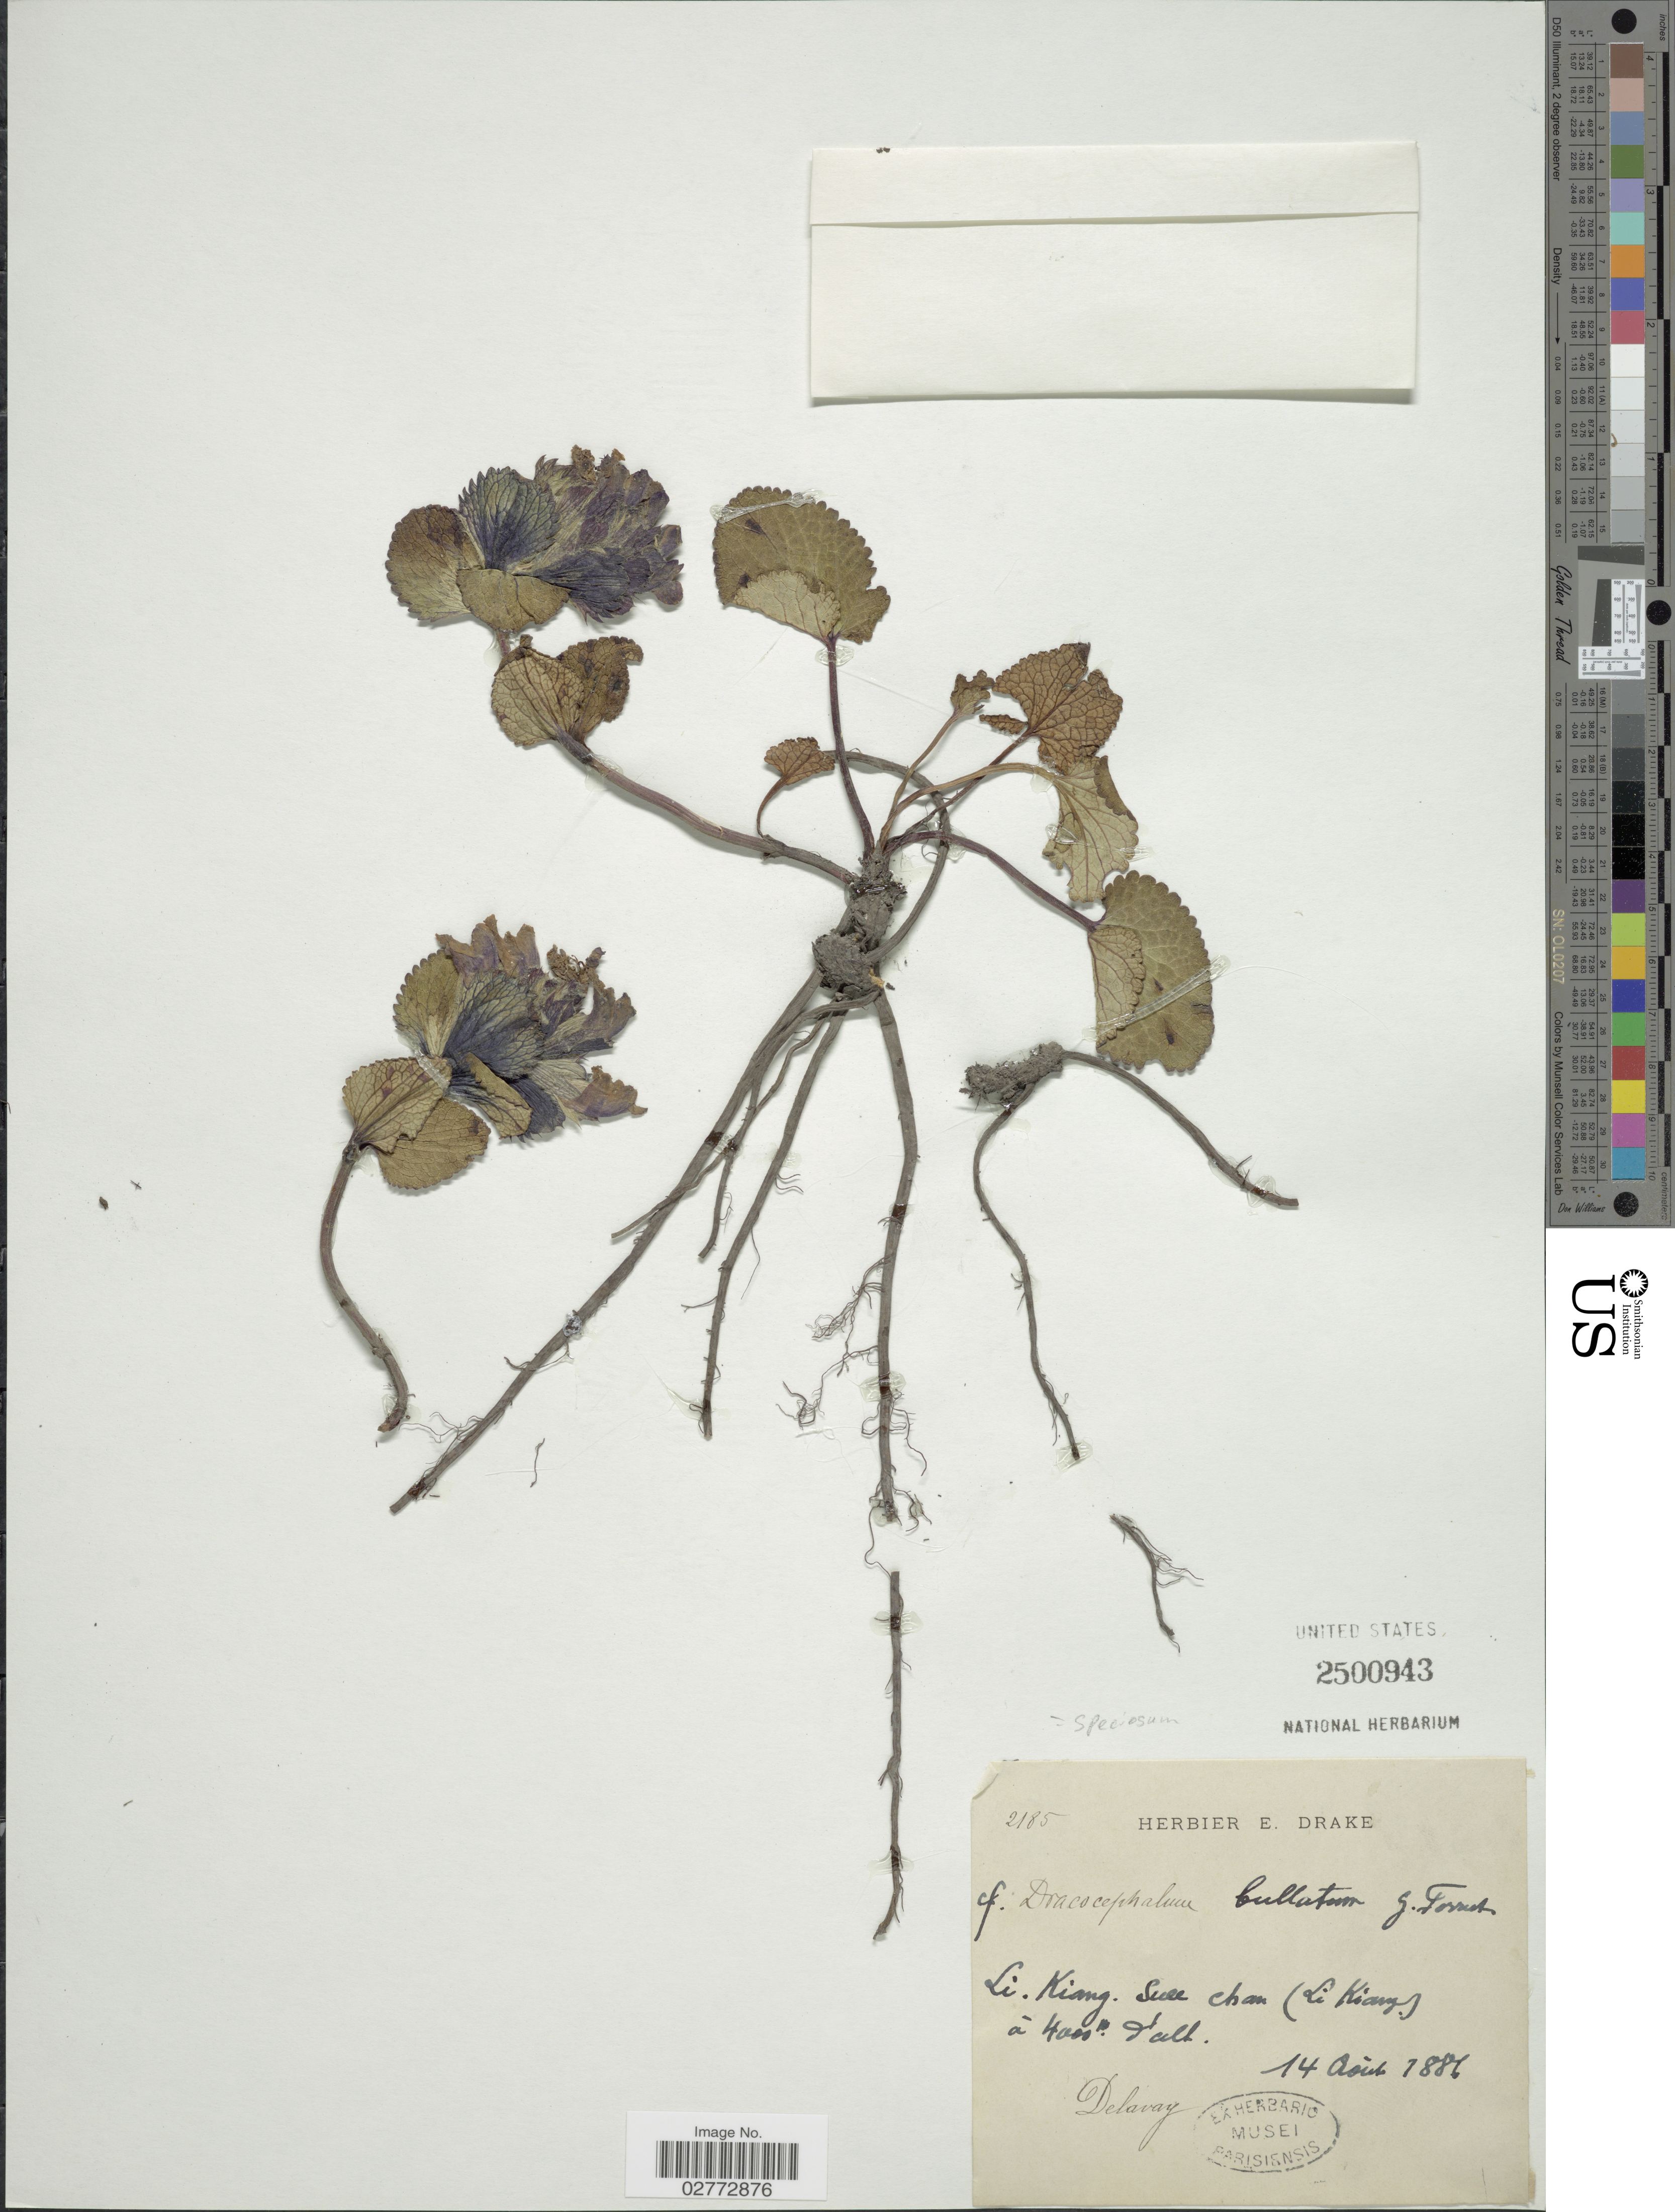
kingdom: Plantae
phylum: Tracheophyta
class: Magnoliopsida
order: Lamiales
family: Lamiaceae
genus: Dracocephalum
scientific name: Dracocephalum speciosum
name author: Sweet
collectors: Delavay, --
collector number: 2185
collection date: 1881-08-14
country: China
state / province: Guangxi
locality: Li. Kiang. Suee Chan (Li kiang).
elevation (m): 4000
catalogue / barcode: US 2500943